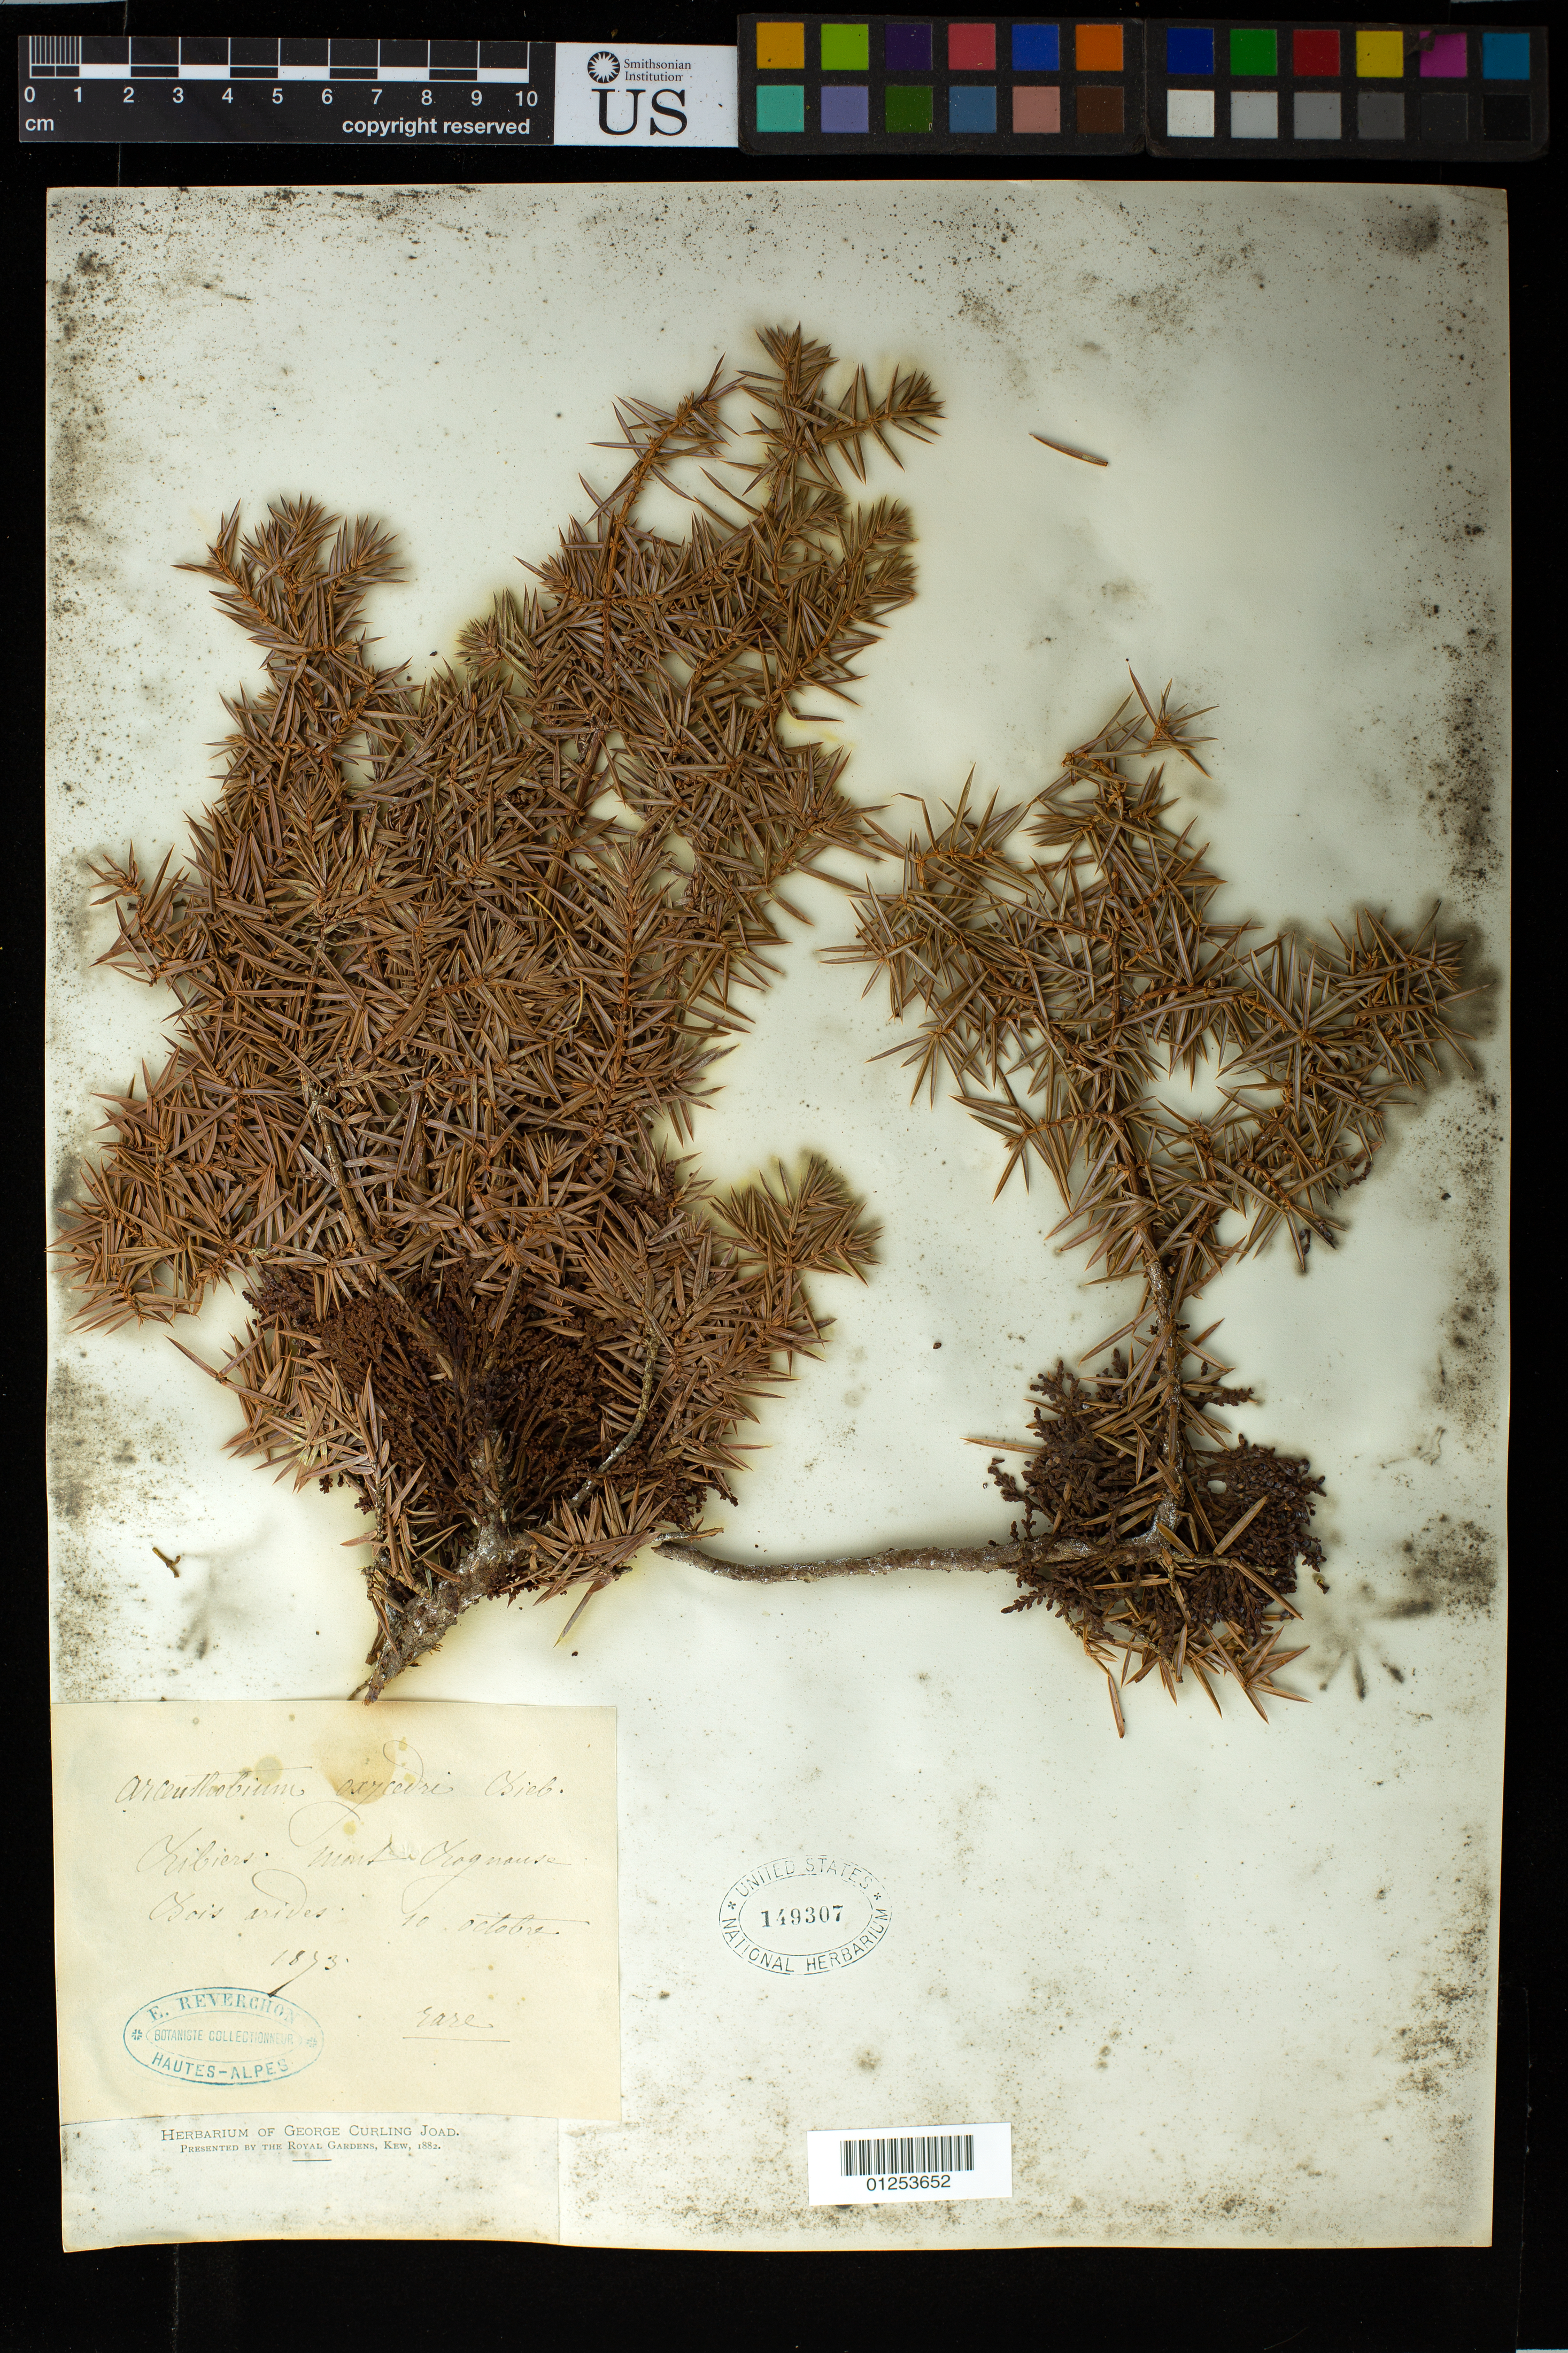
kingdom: Plantae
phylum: Tracheophyta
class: Magnoliopsida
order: Santalales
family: Viscaceae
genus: Arceuthobium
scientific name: Arceuthobium oxycedri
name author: (DC.) M. Bieb.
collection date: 1873-10-10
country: France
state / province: Provence-Alpes-Côte d'Azur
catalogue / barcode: US 149307